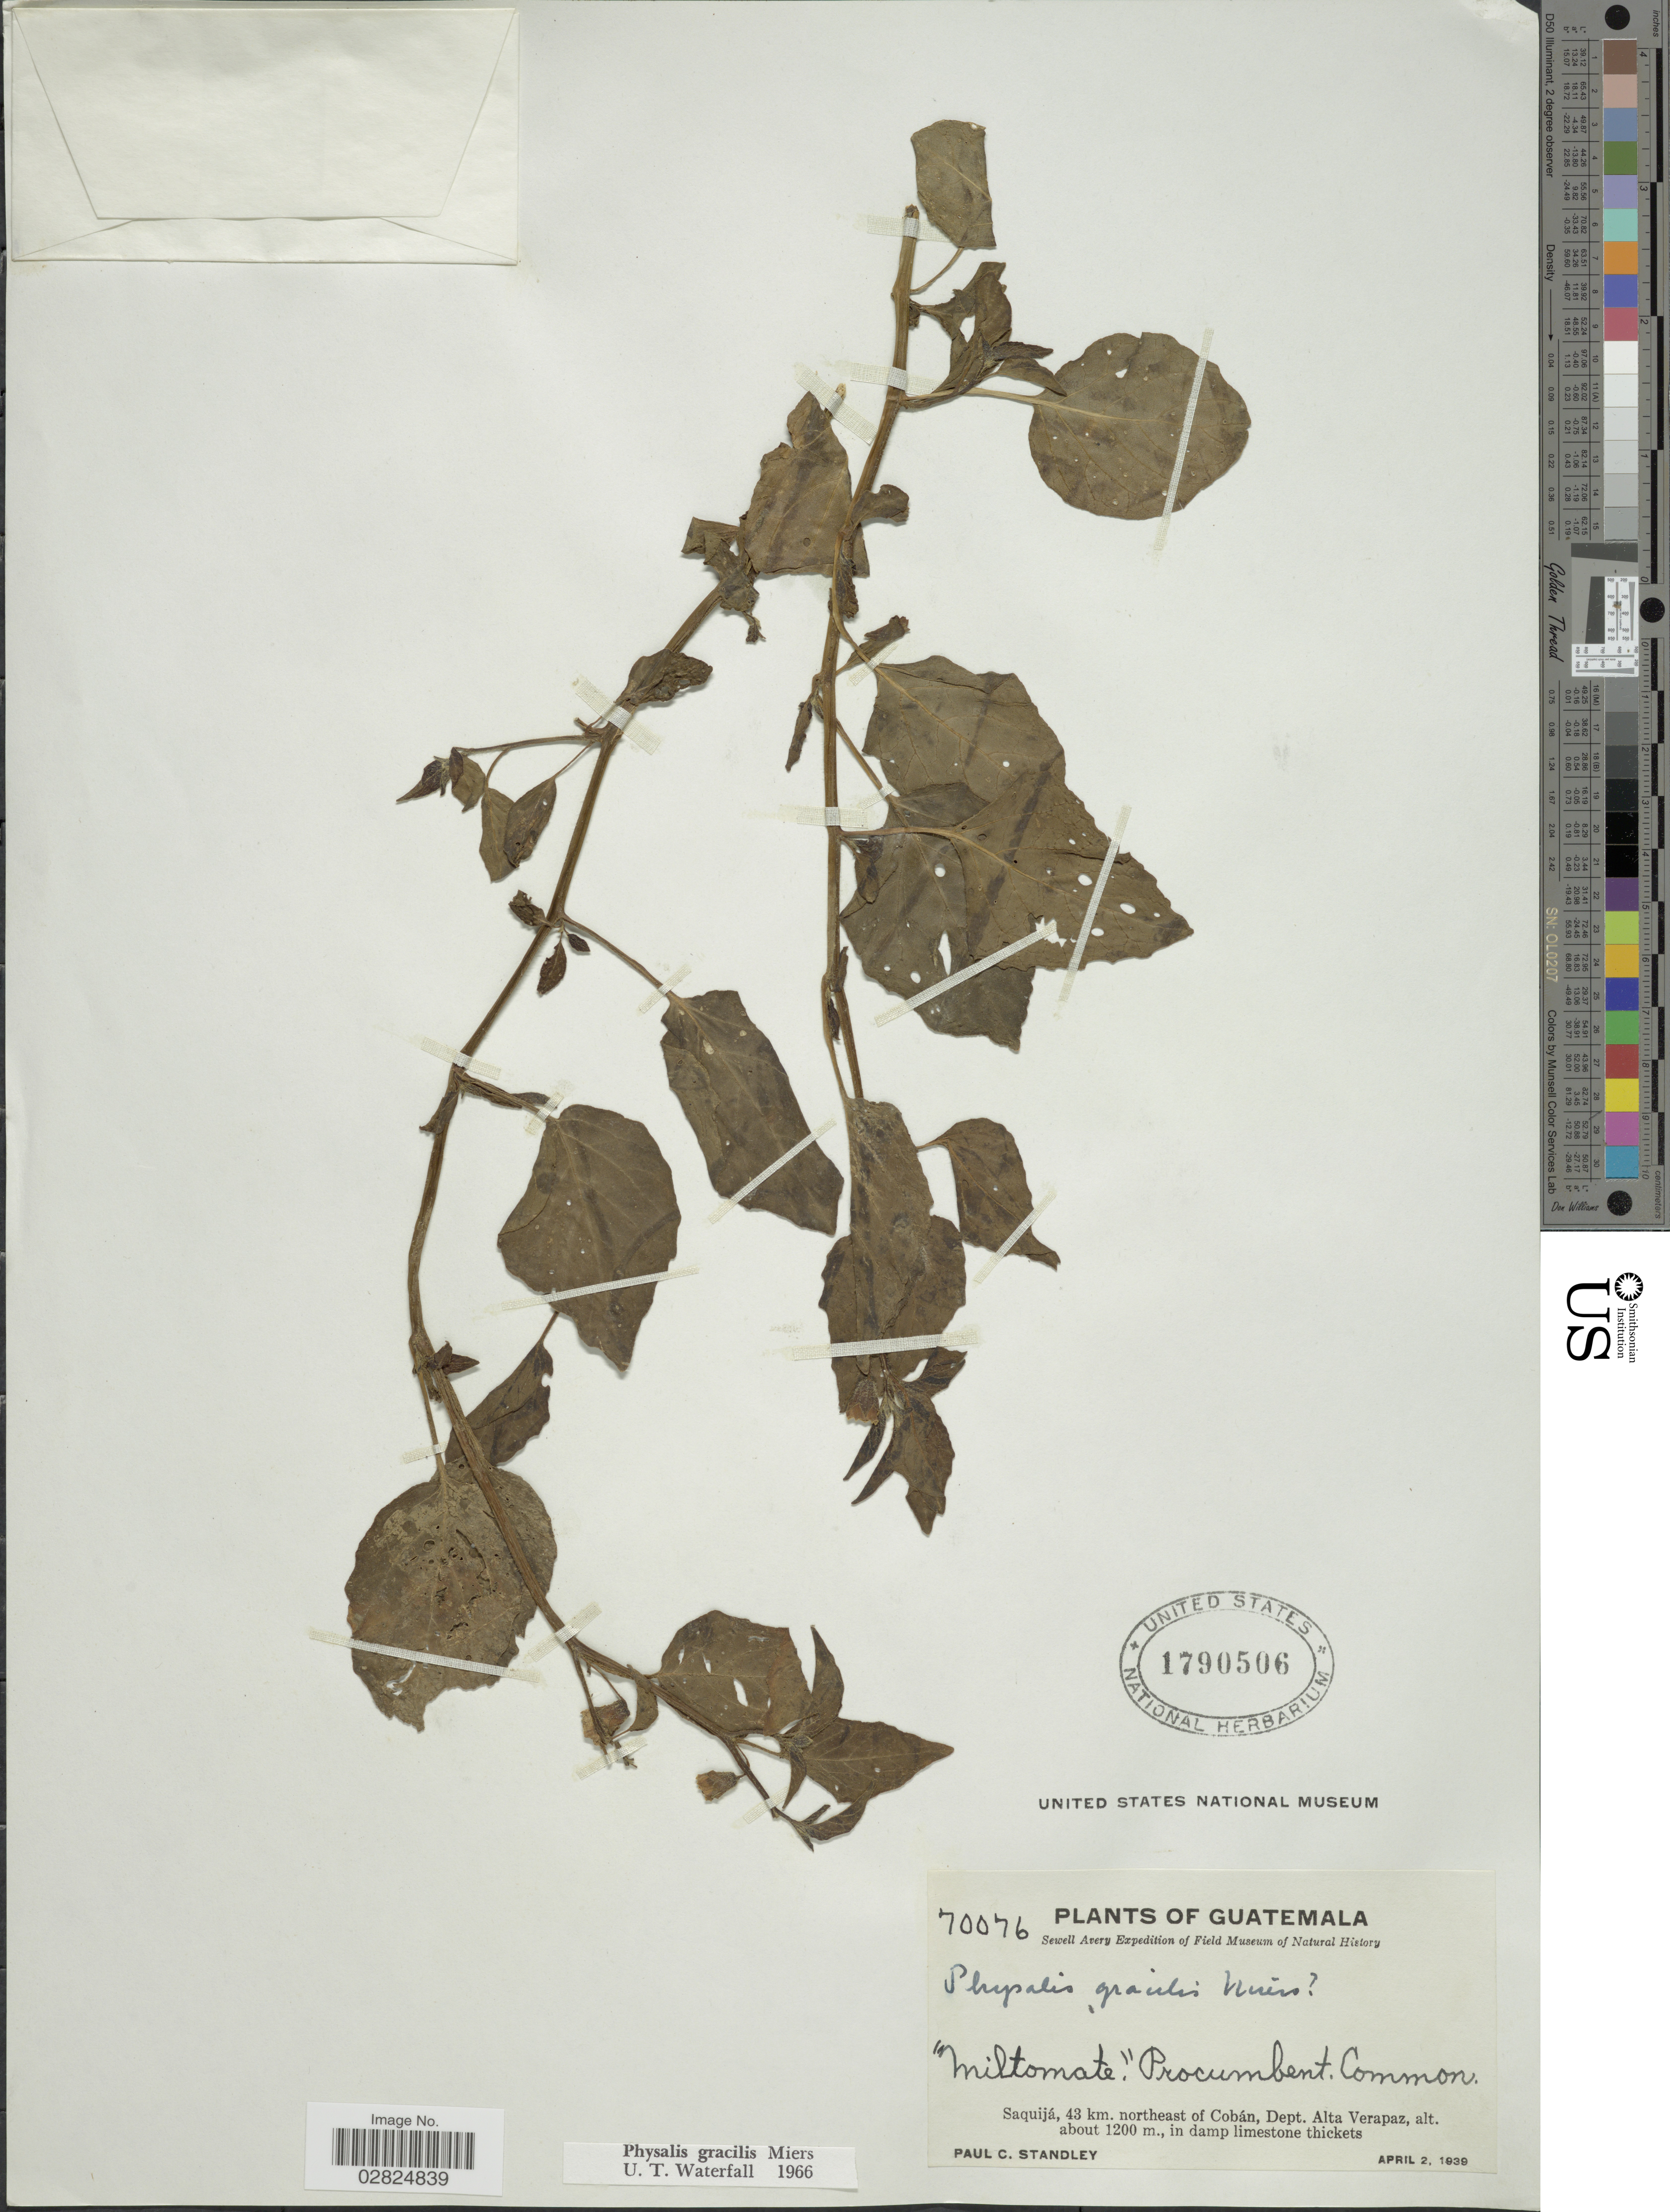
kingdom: Plantae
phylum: Tracheophyta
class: Magnoliopsida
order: Solanales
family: Solanaceae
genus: Physalis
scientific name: Physalis gracilis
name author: Miers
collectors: P. C. Standley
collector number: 70076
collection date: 1939-04-02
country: Guatemala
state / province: Alta Verapaz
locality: Saquijá, 43 km. northeast of Cobán, Dept. Alta Verapaz.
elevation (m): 1200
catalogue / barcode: US 1790506